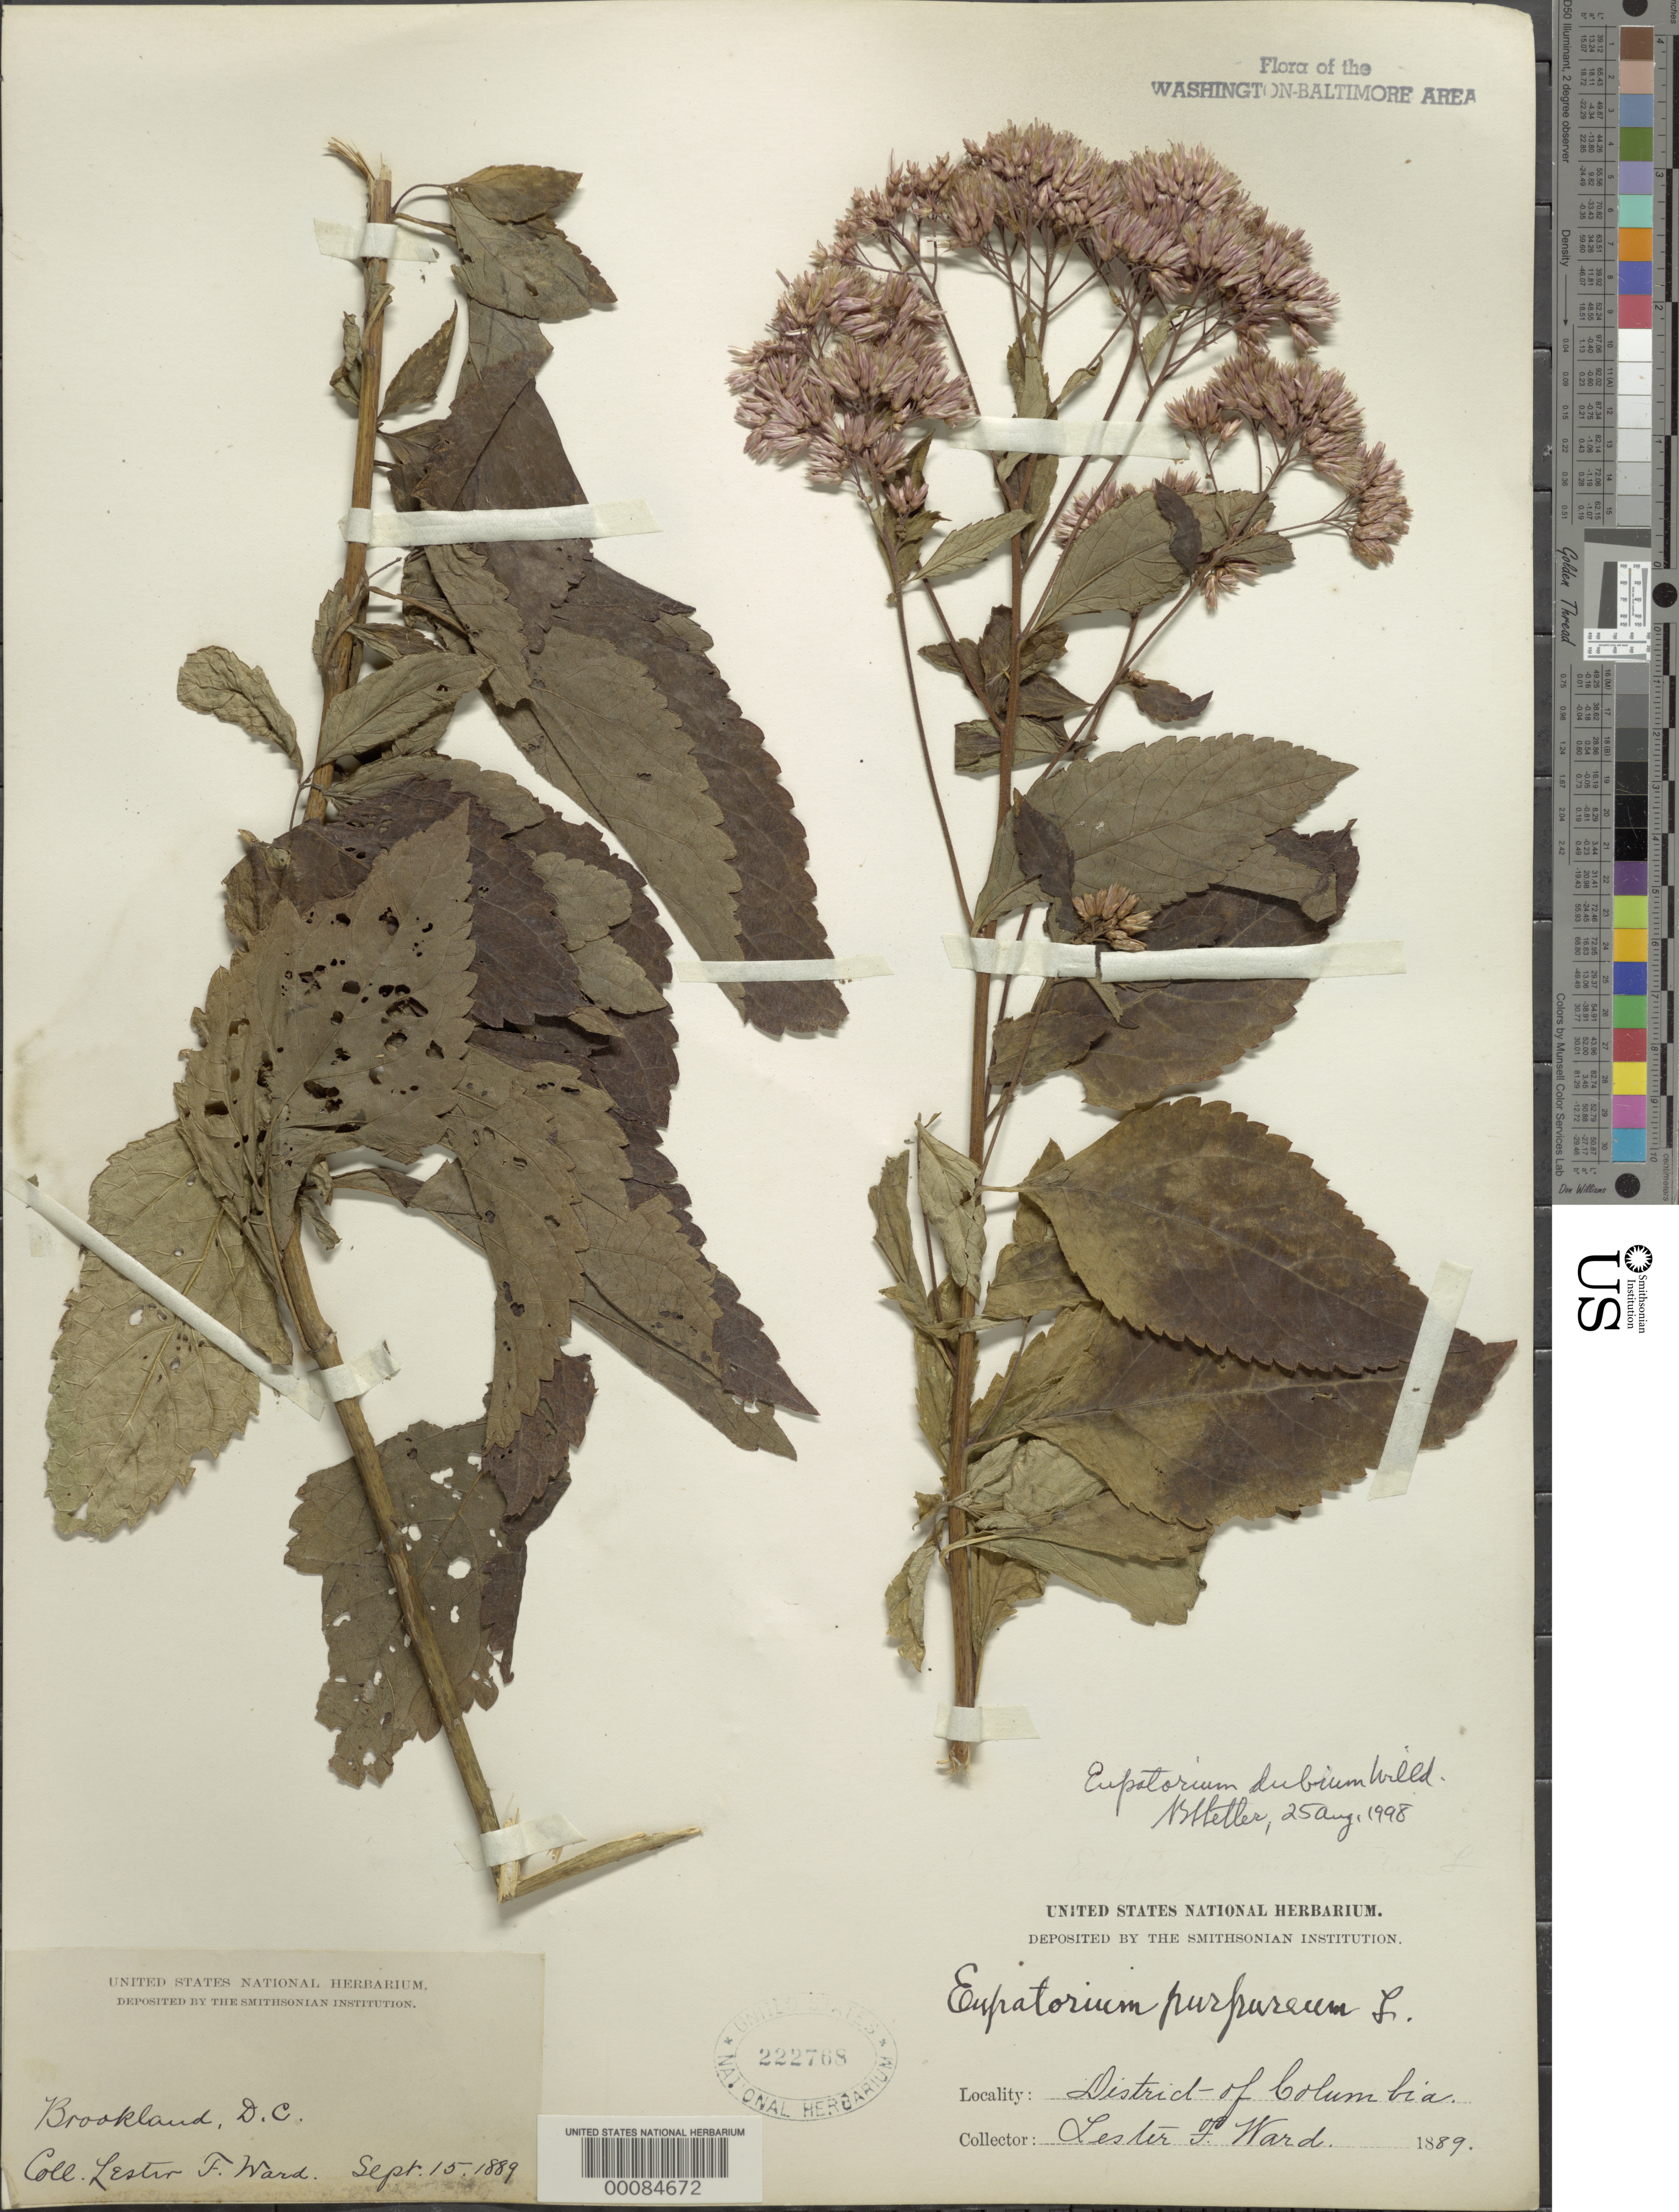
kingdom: Plantae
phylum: Tracheophyta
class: Magnoliopsida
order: Asterales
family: Asteraceae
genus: Eupatorium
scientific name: Eupatorium dubium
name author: Willd. ex Poir.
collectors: L. F. Ward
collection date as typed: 15 Sep 1889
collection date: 1889-09-15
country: United States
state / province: District of Columbia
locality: Brookland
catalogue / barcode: US 222768